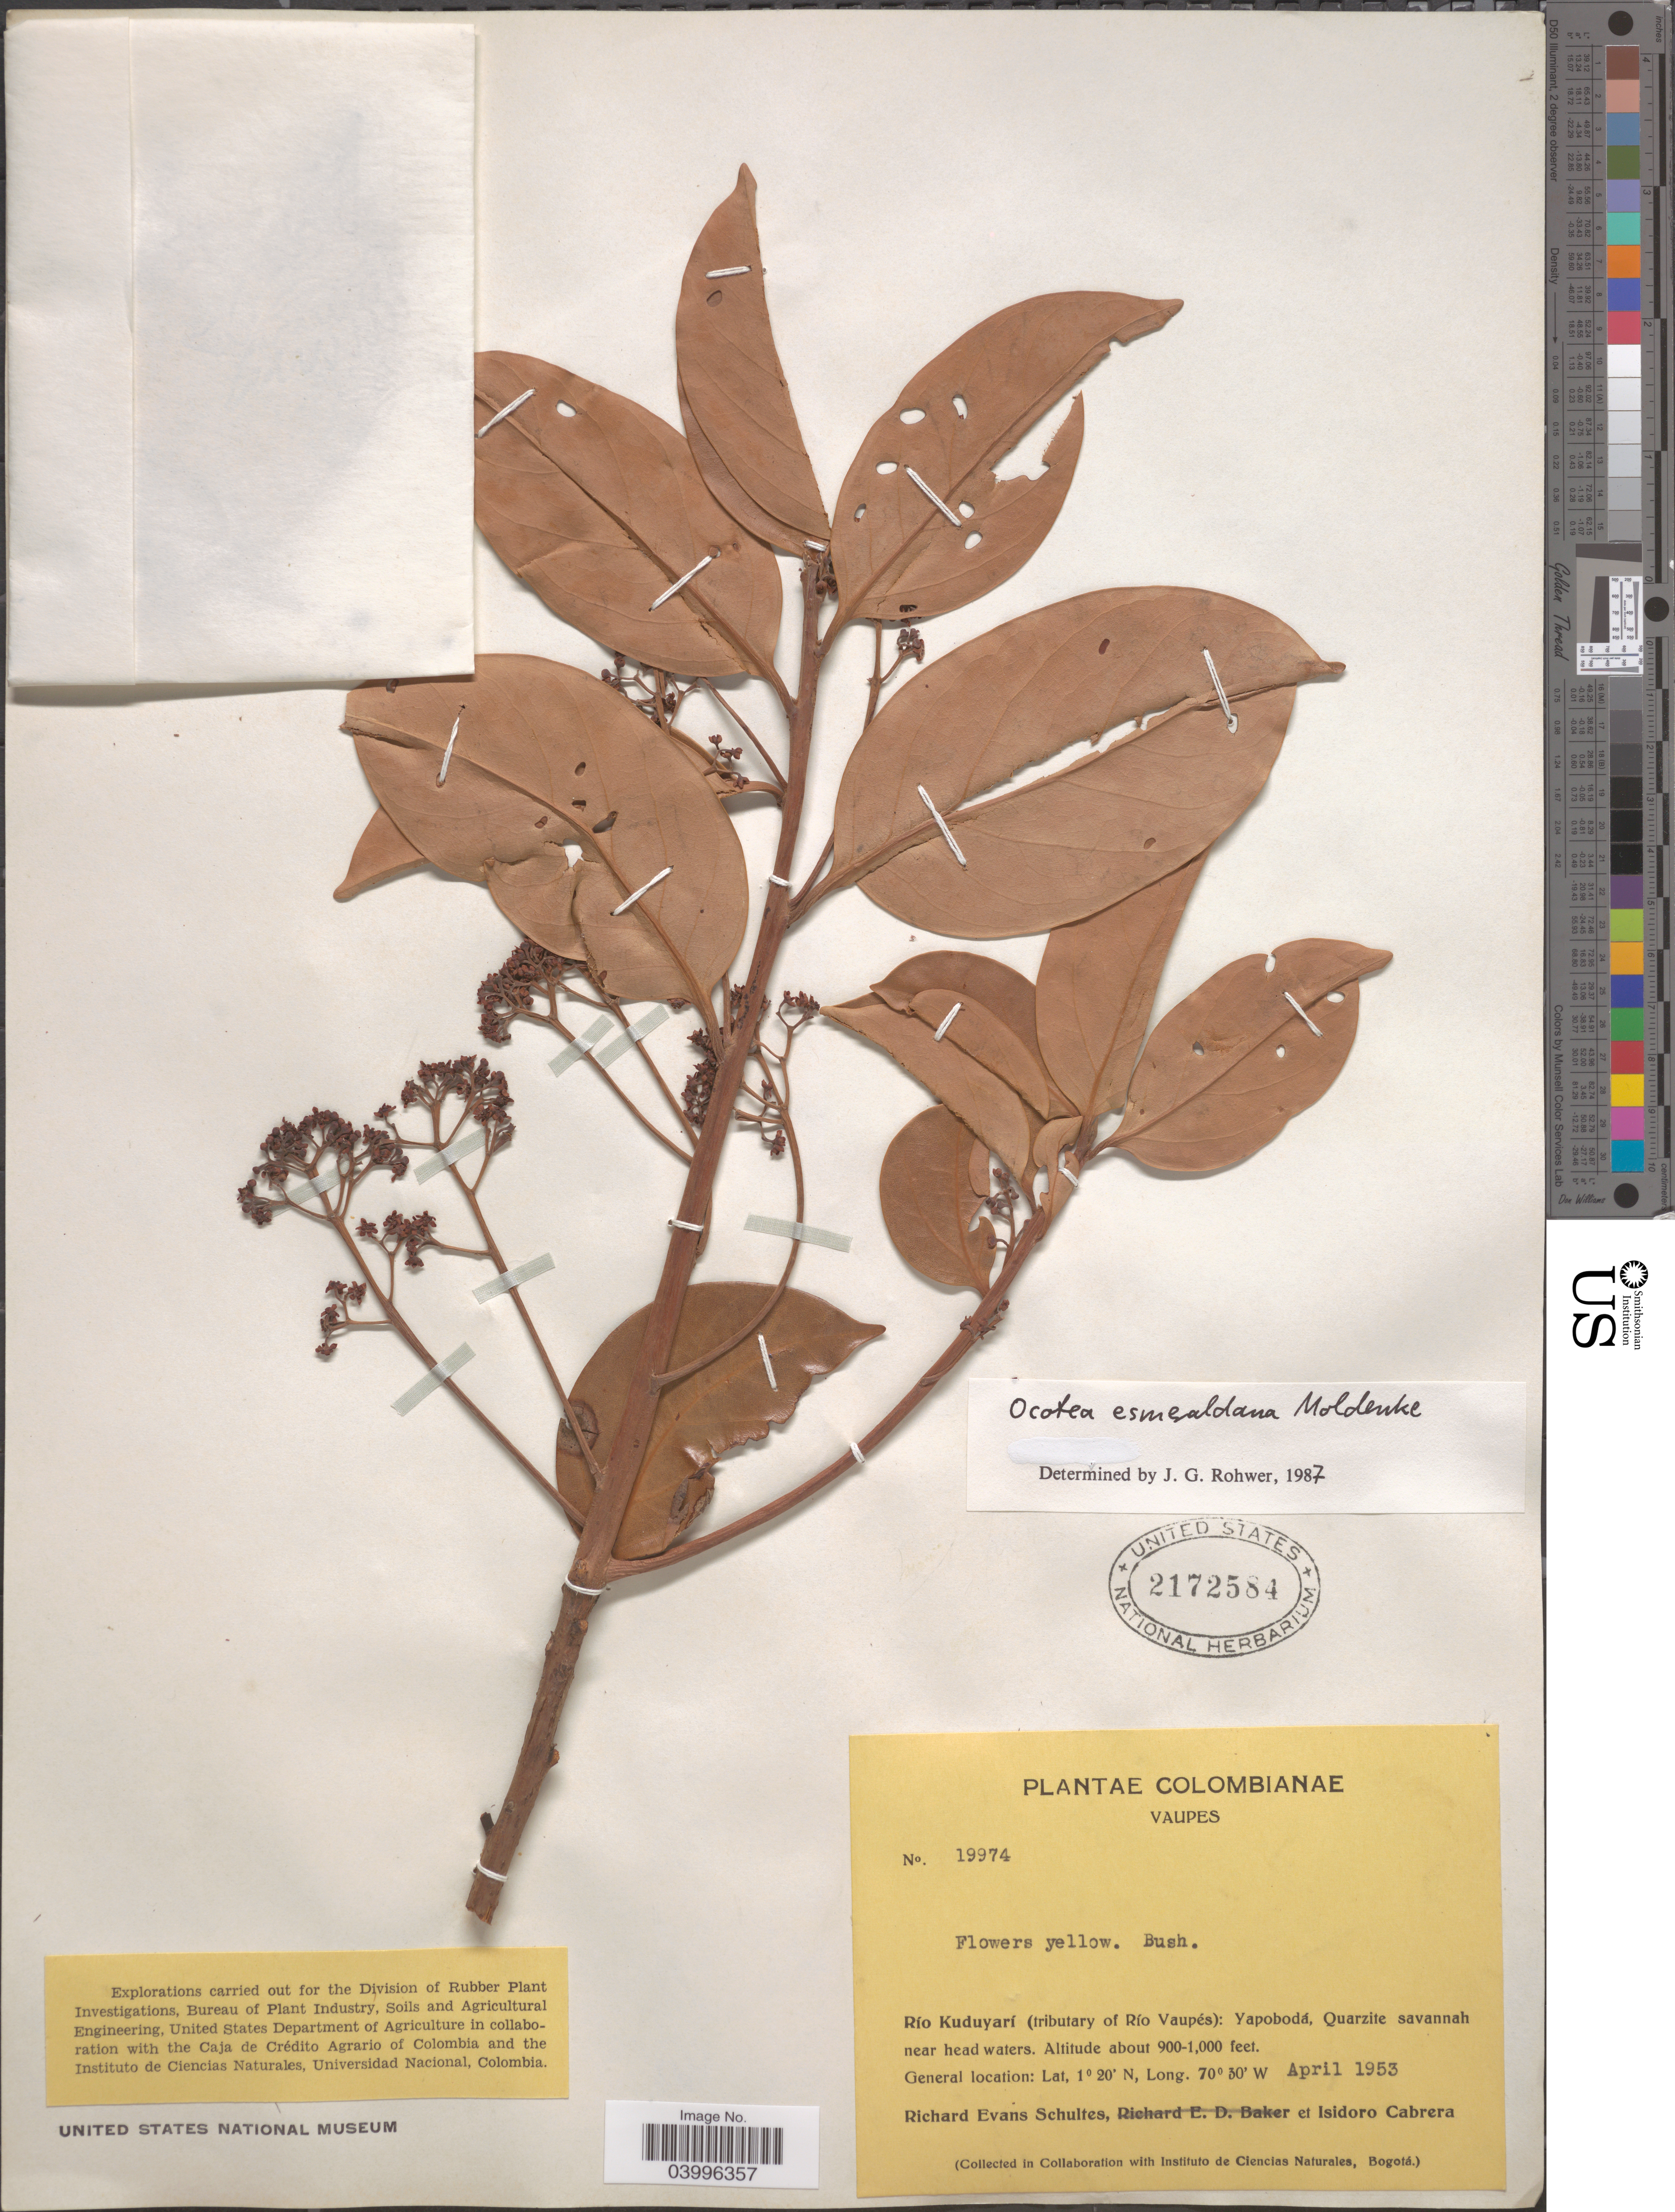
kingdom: Plantae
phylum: Tracheophyta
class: Magnoliopsida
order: Laurales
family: Lauraceae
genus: Ocotea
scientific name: Ocotea esmeraldana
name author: Moldenke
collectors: R. E. Schultes & I. Cabrera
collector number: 19974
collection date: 1953-04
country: Colombia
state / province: Vaupés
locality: Río Kuduyarí (tributary of Río Vaupés): Yapobodá, Quarzite savannah near head waters.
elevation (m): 274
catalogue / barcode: US 2172584